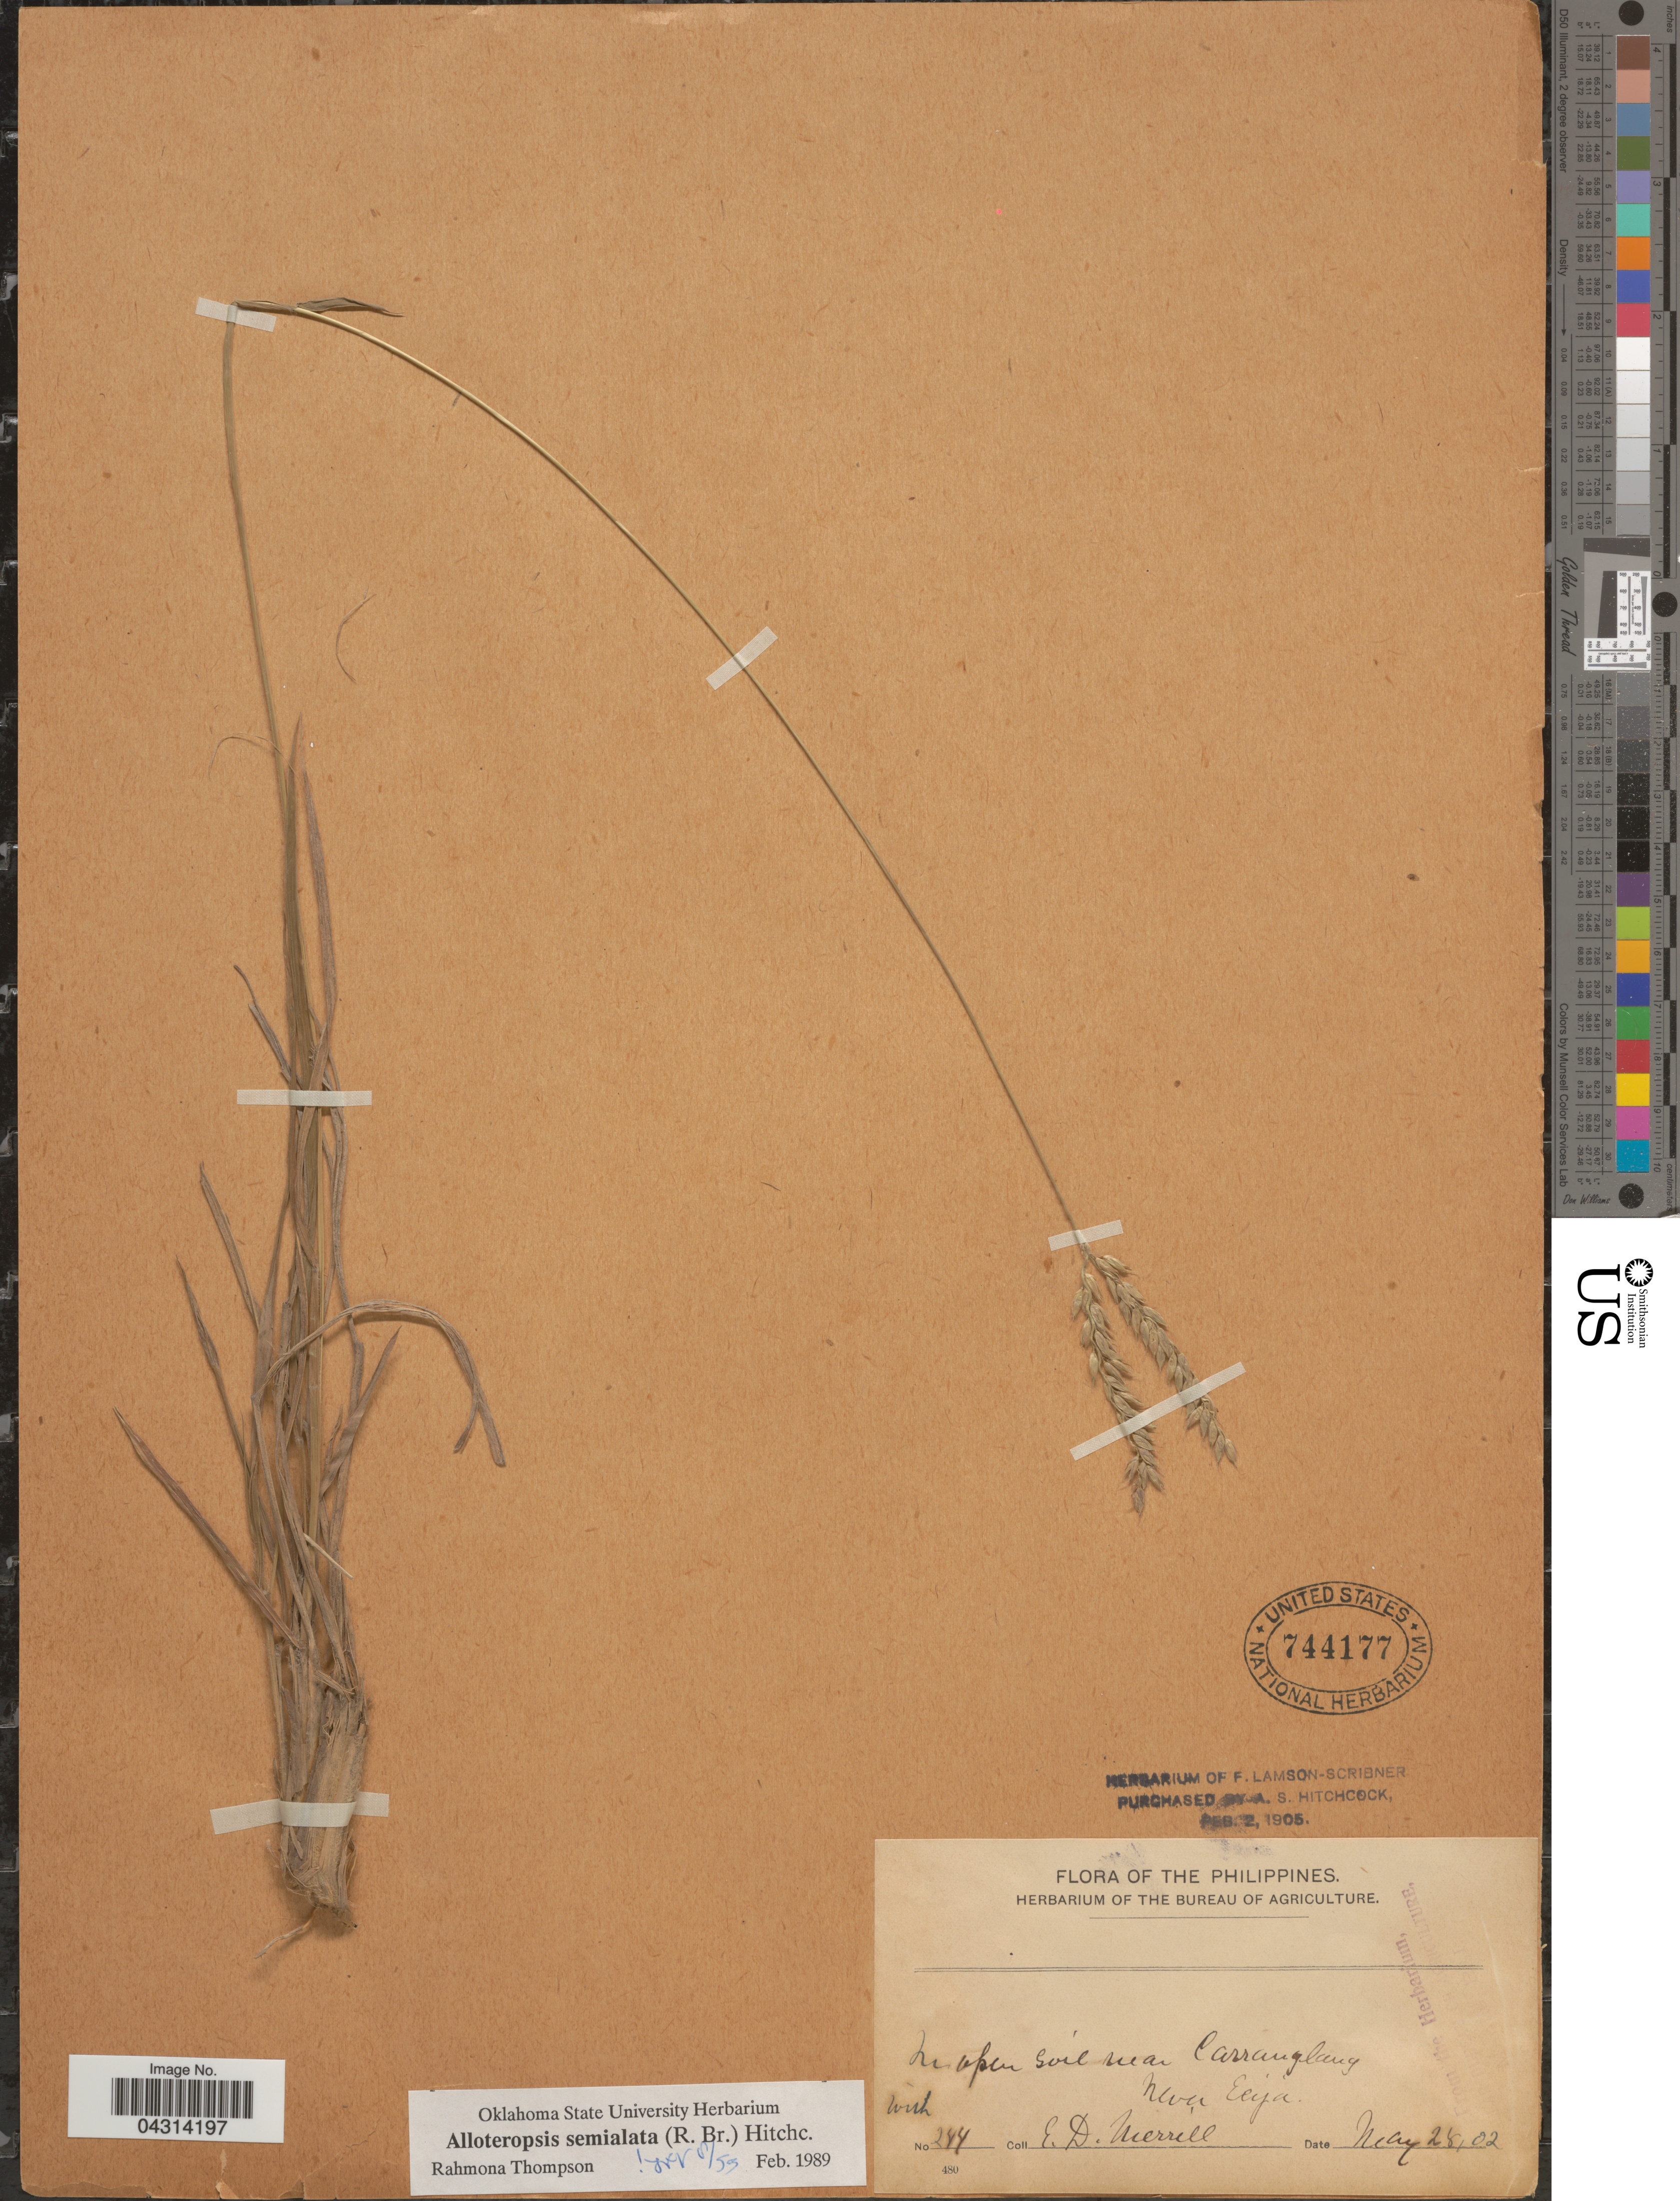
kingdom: Plantae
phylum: Tracheophyta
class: Liliopsida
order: Poales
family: Poaceae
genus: Alloteropsis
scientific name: Alloteropsis semialata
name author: (R. Br.) Hitchc.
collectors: E. D. Merrill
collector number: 244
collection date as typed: Transcribed d/m/y: 28/5/2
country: Philippines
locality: In open soil near Carranglang, Nueva Ecija.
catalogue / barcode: US 744177